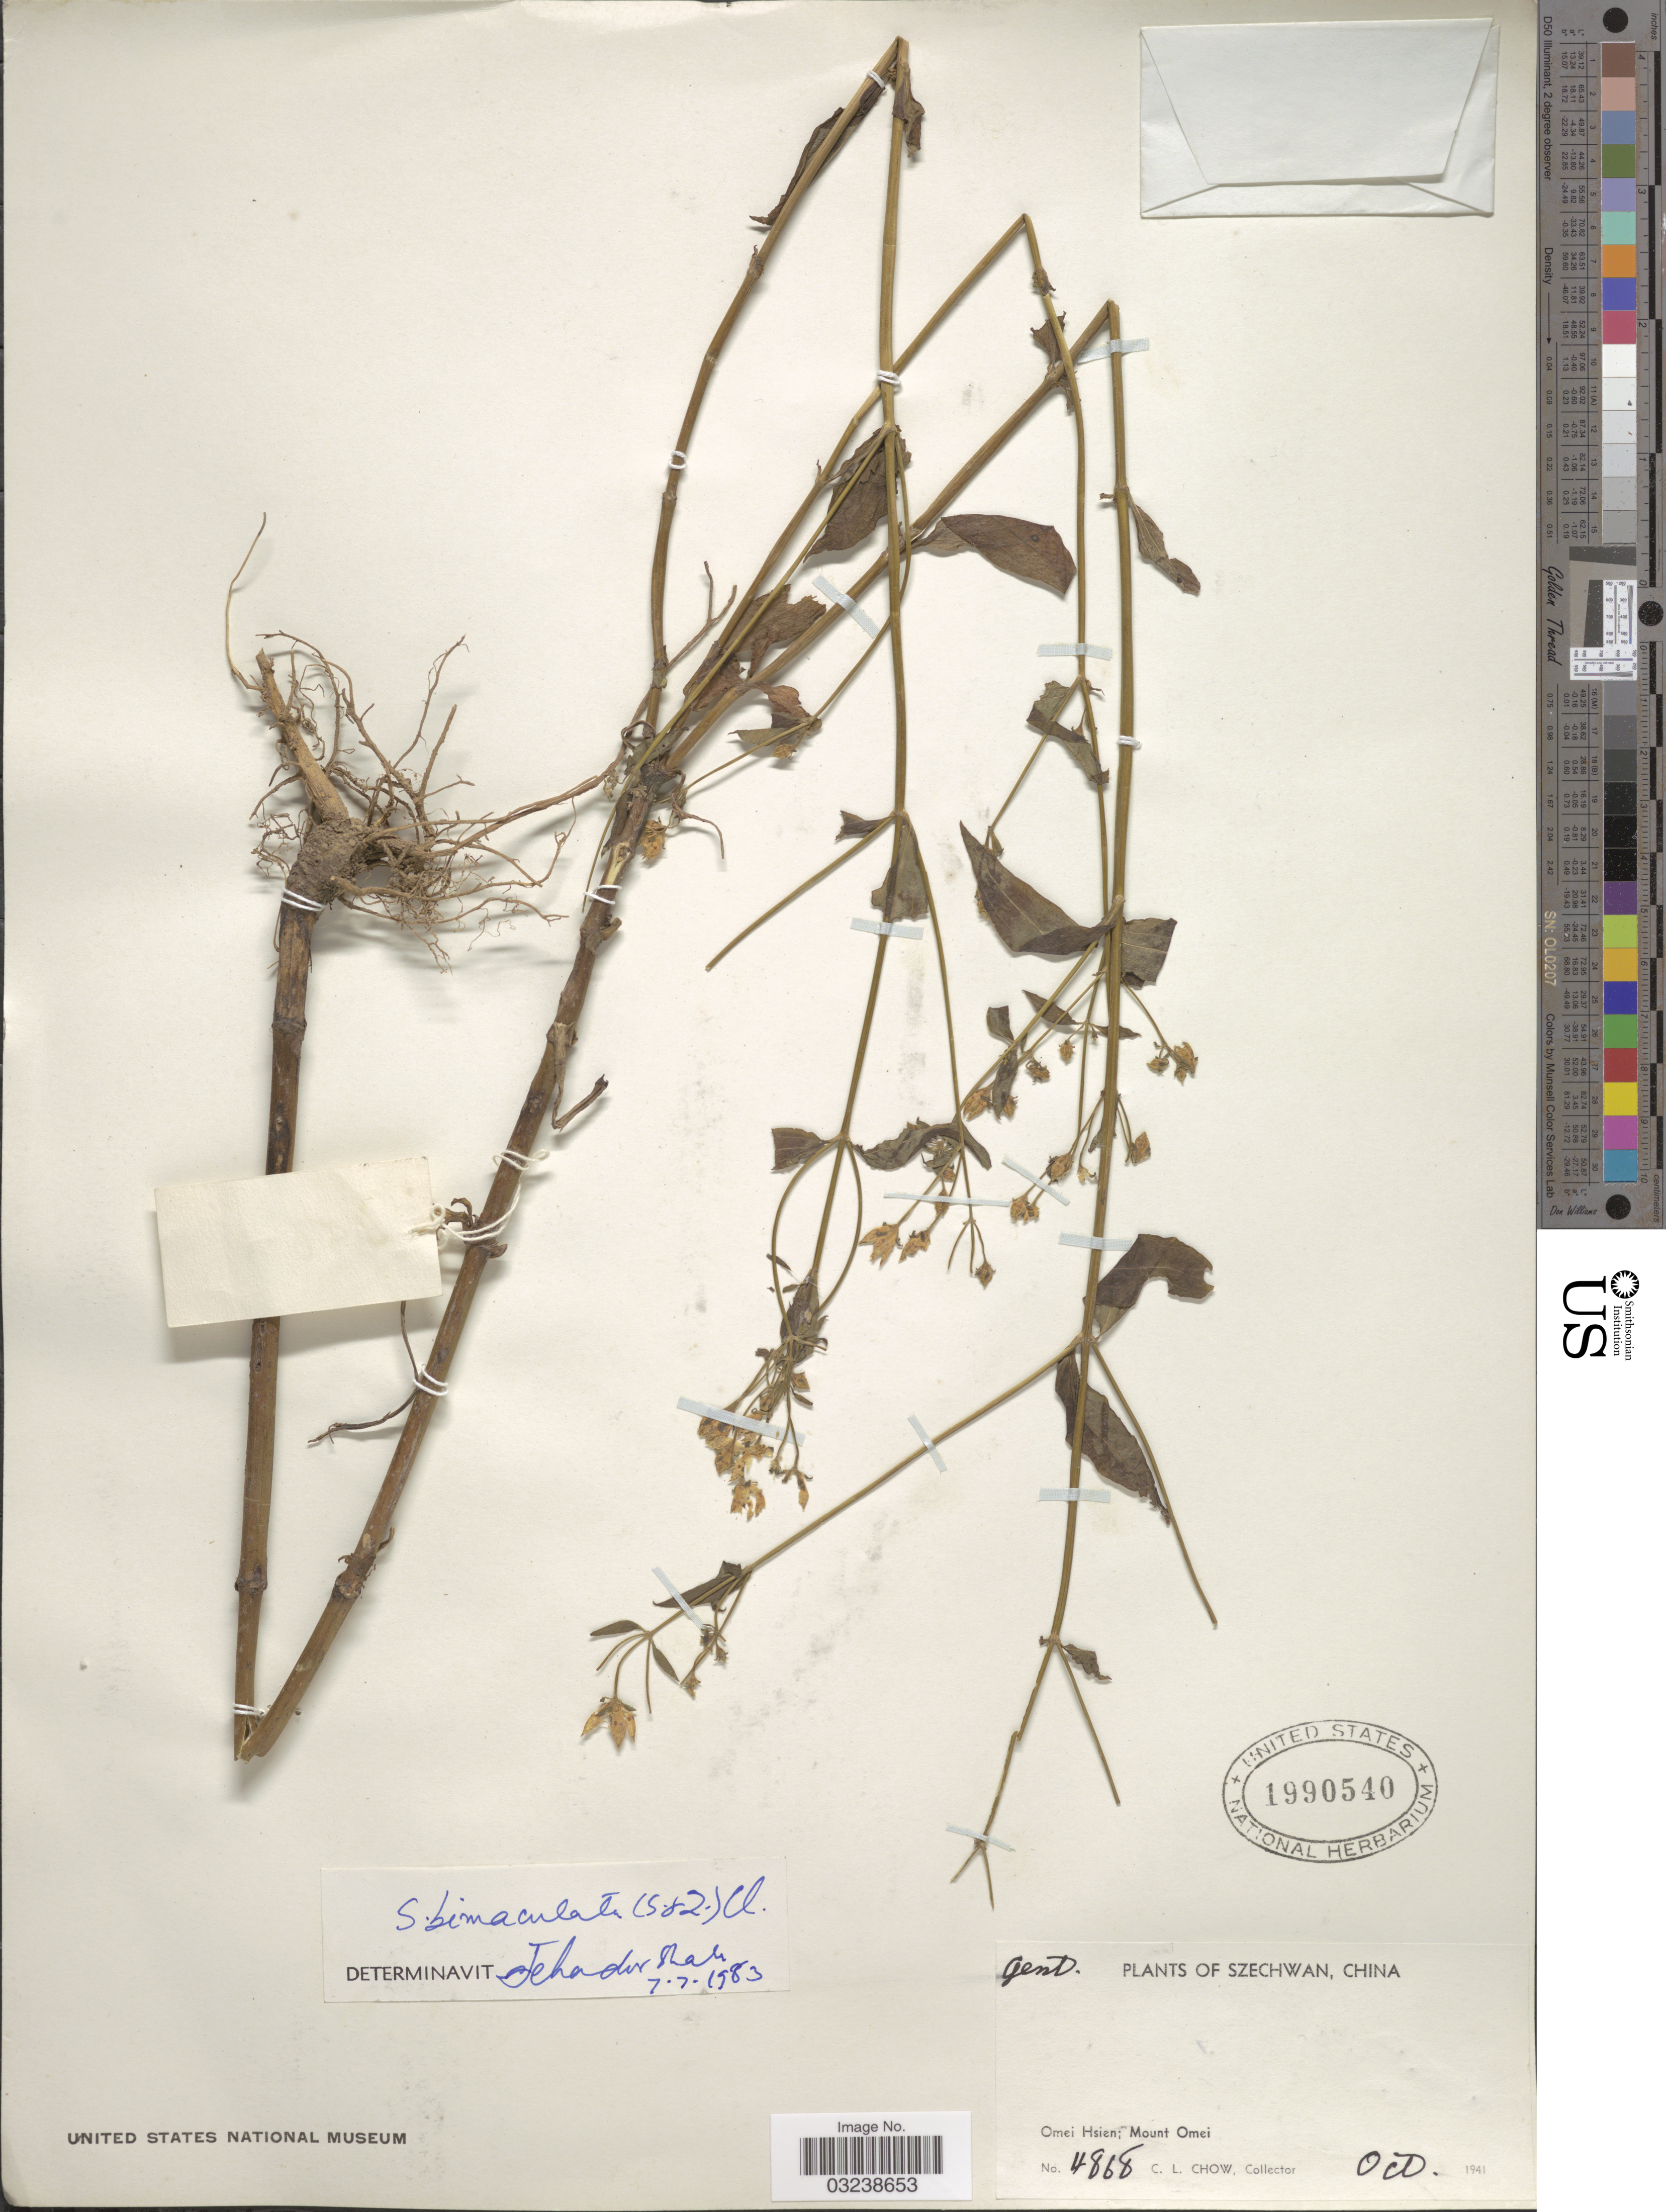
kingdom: Plantae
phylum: Tracheophyta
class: Magnoliopsida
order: Gentianales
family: Gentianaceae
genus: Swertia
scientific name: Swertia bimaculata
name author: (Siebold & Zucc.) Hook. f. & Thomson ex C.B. Clarke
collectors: C. Chow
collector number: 4868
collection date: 1941-10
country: China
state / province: Sichuan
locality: Szechwan. Omei Hsien; Mount Omei.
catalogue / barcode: US 1990540